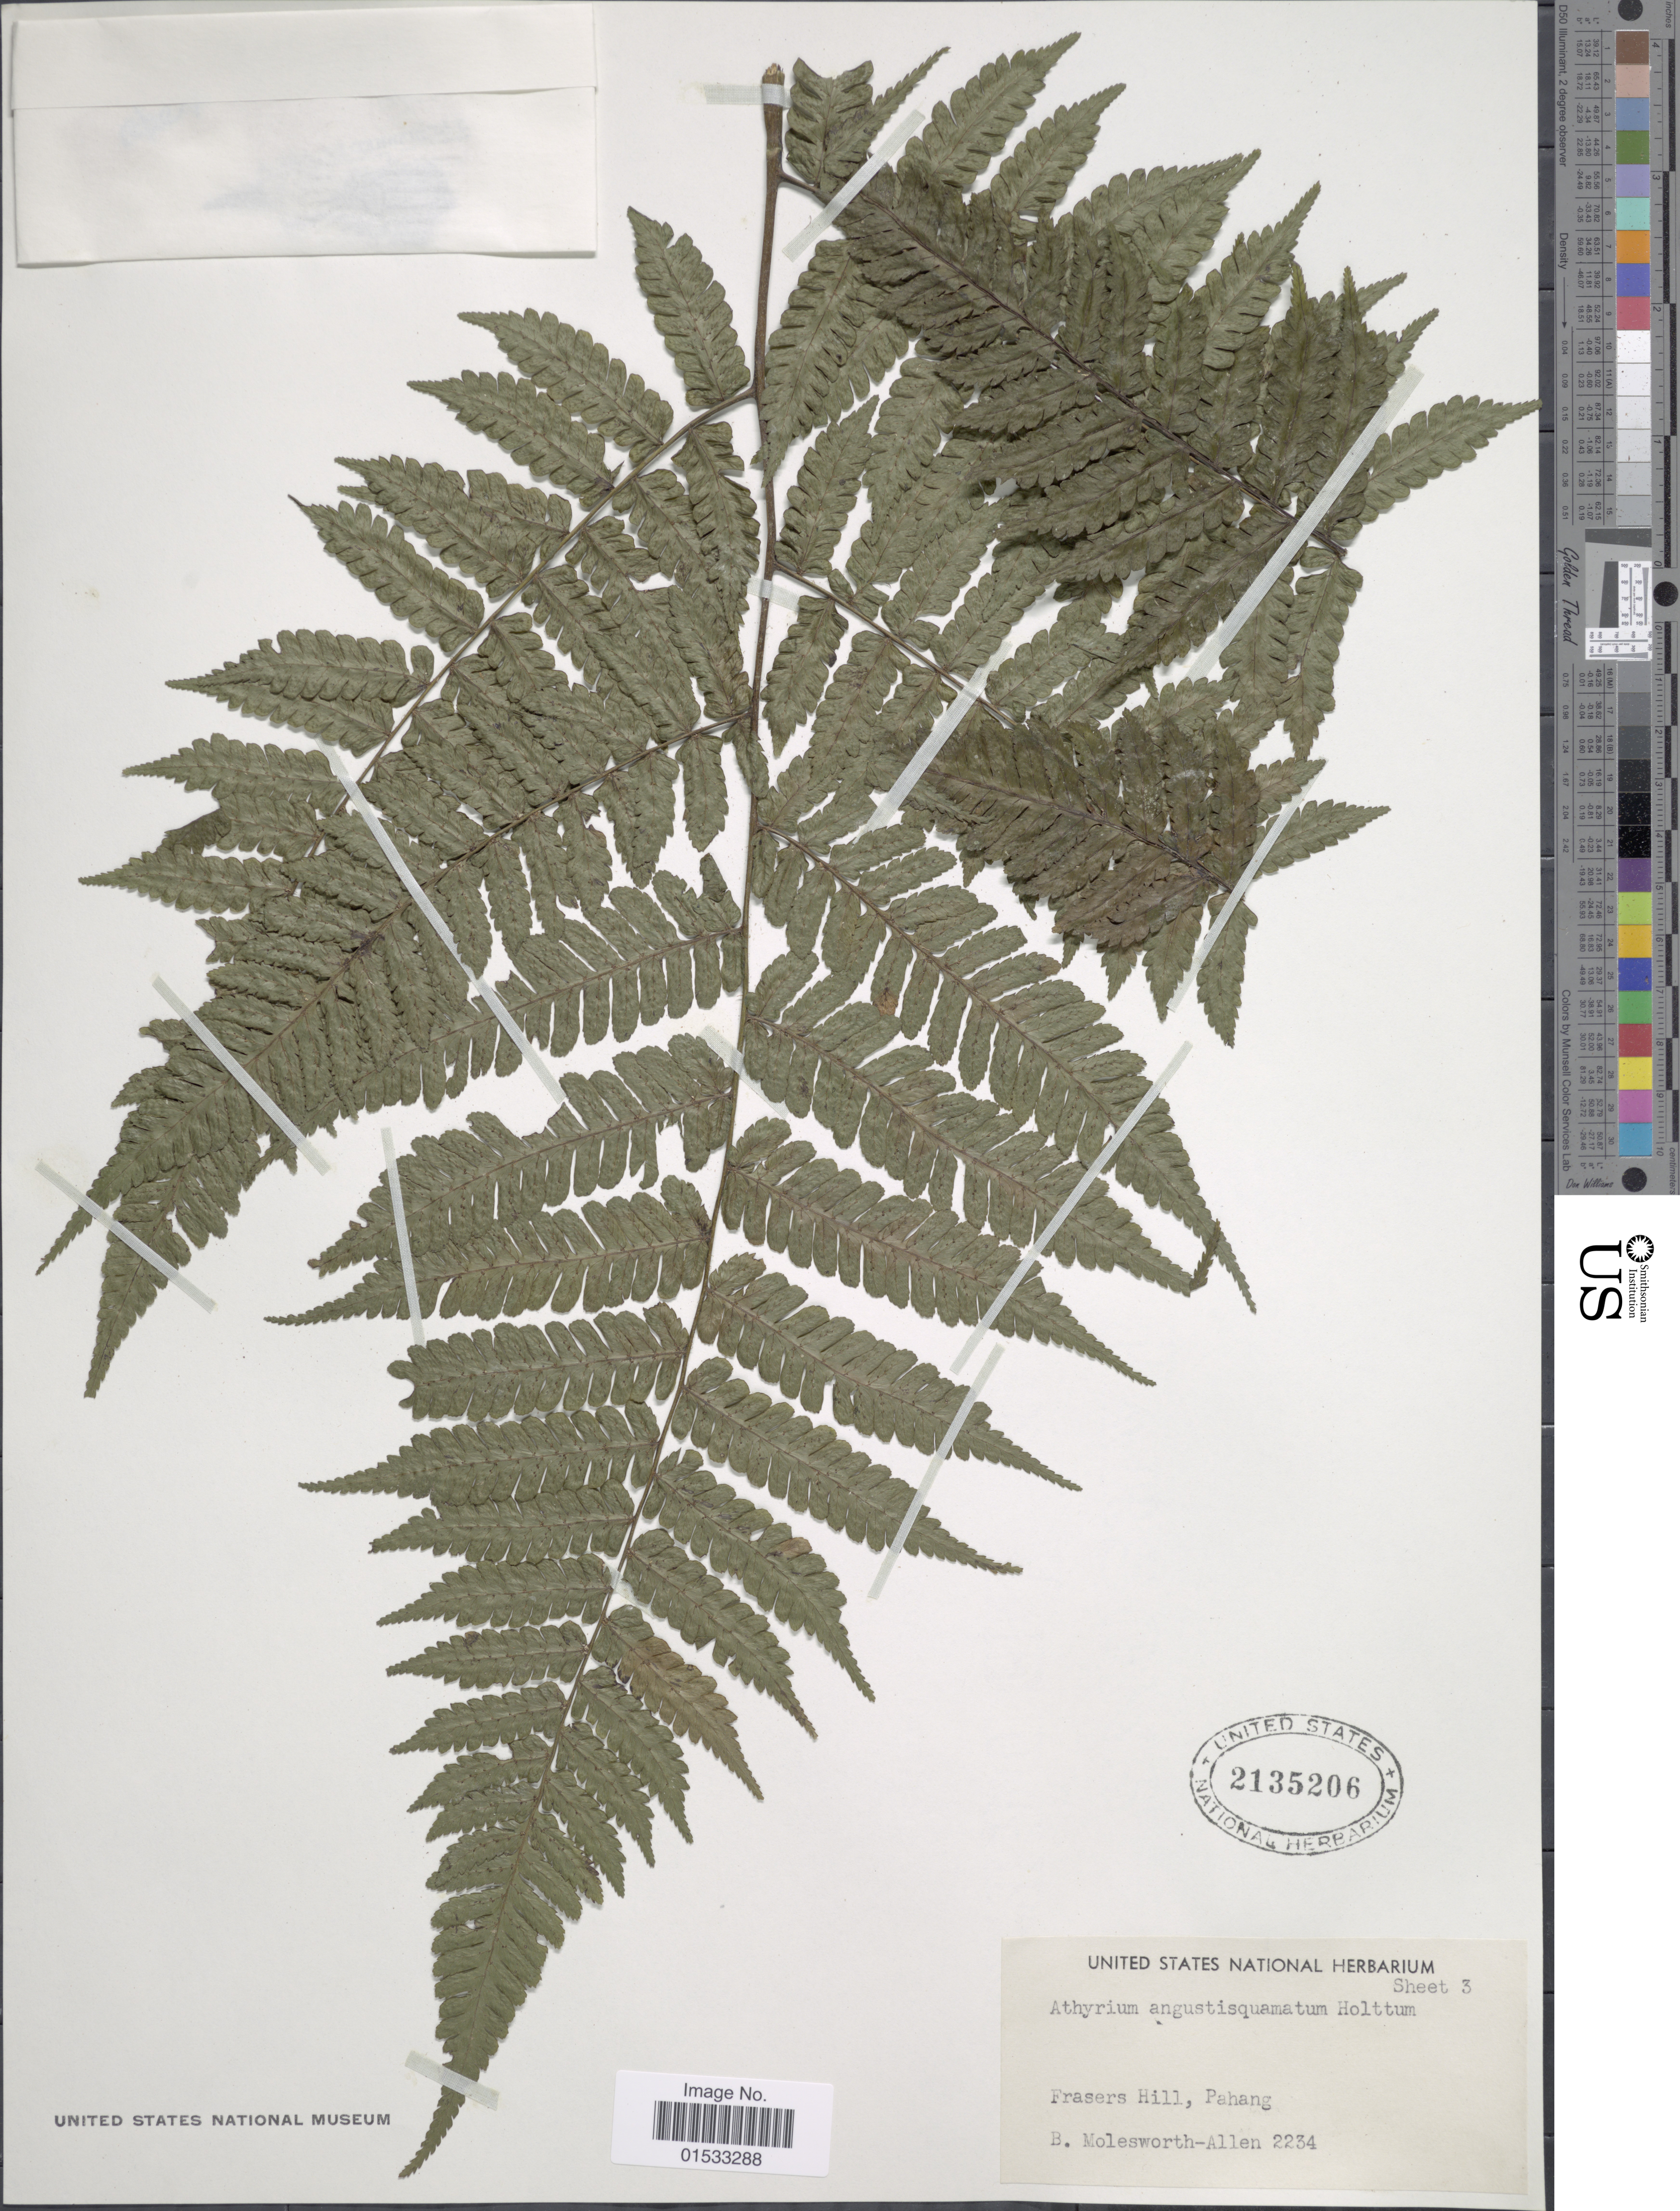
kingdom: Plantae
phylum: Tracheophyta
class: Polypodiopsida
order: Polypodiales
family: Athyriaceae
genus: Diplazium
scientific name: Diplazium angustisquamatum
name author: (Holttum) Parris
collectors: B. E. G. Molesworth-Allen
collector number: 2234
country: Malaysia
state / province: Pahang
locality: Fraser Hills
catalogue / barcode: US 2135206